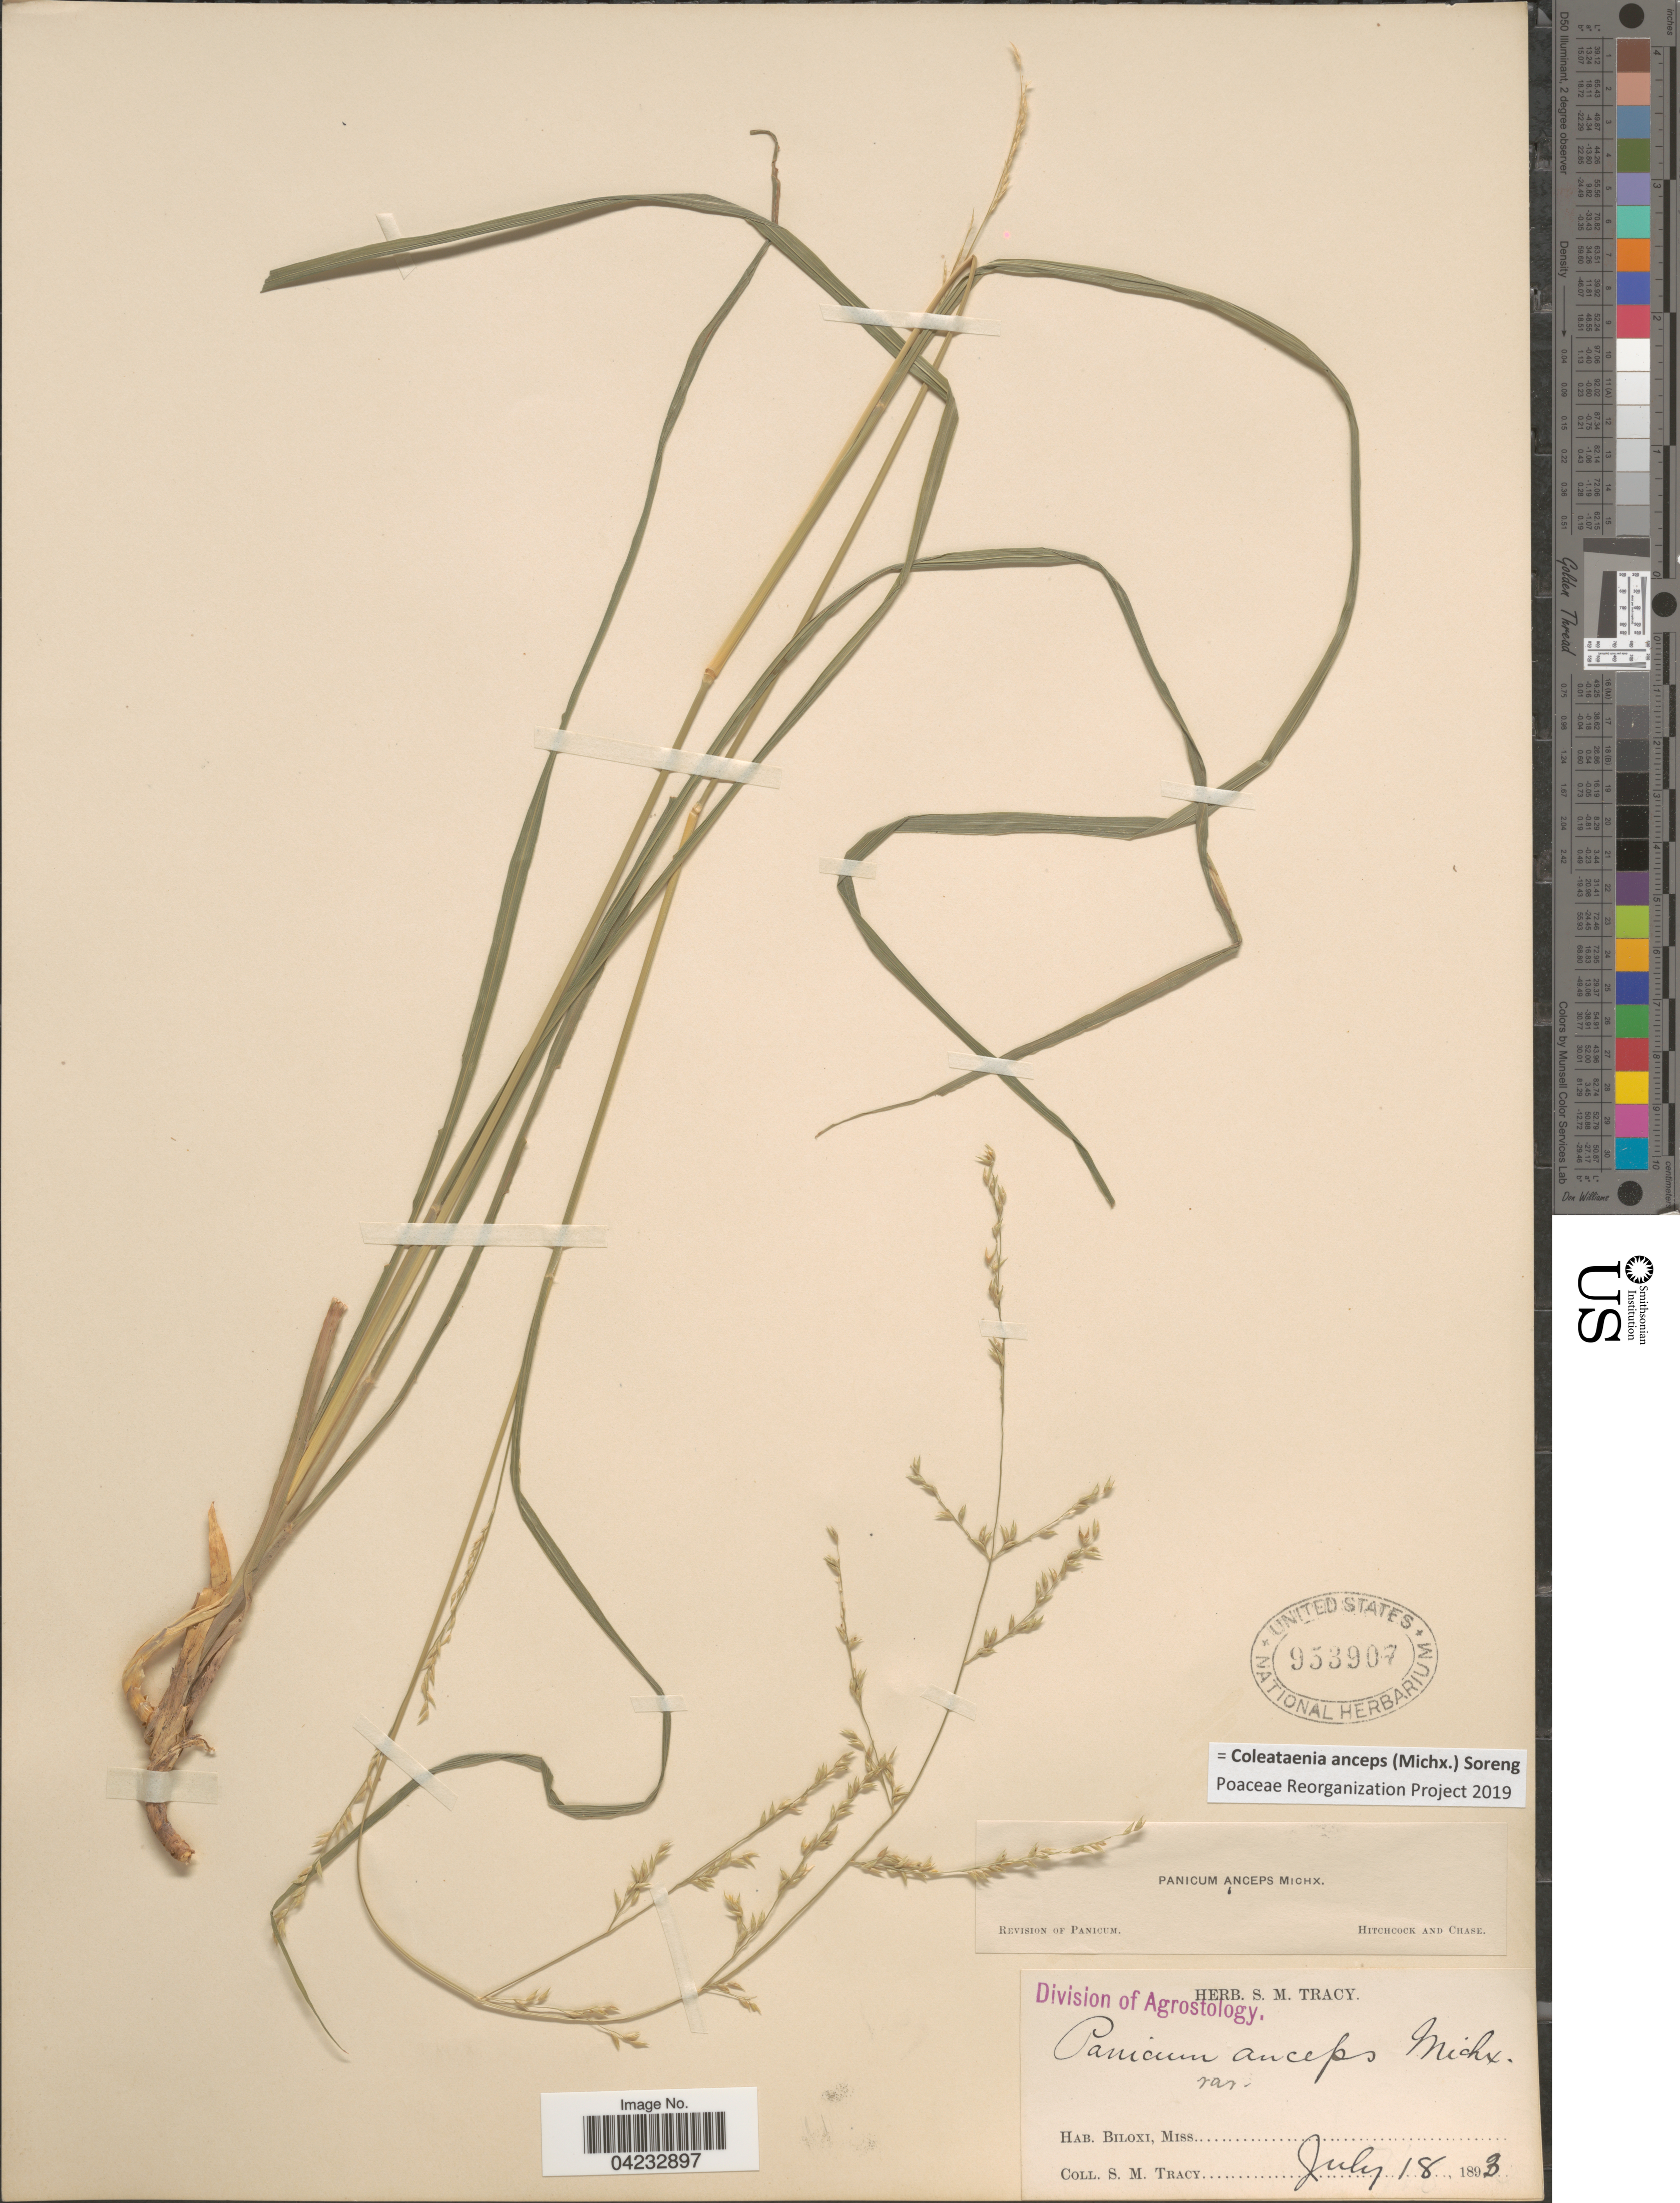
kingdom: Plantae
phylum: Tracheophyta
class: Liliopsida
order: Poales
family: Poaceae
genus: Coleataenia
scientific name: Coleataenia anceps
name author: (Michx.) Soreng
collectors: S. M. Tracy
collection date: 1893-07-18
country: United States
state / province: Mississippi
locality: Biloxi.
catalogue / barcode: US 953907